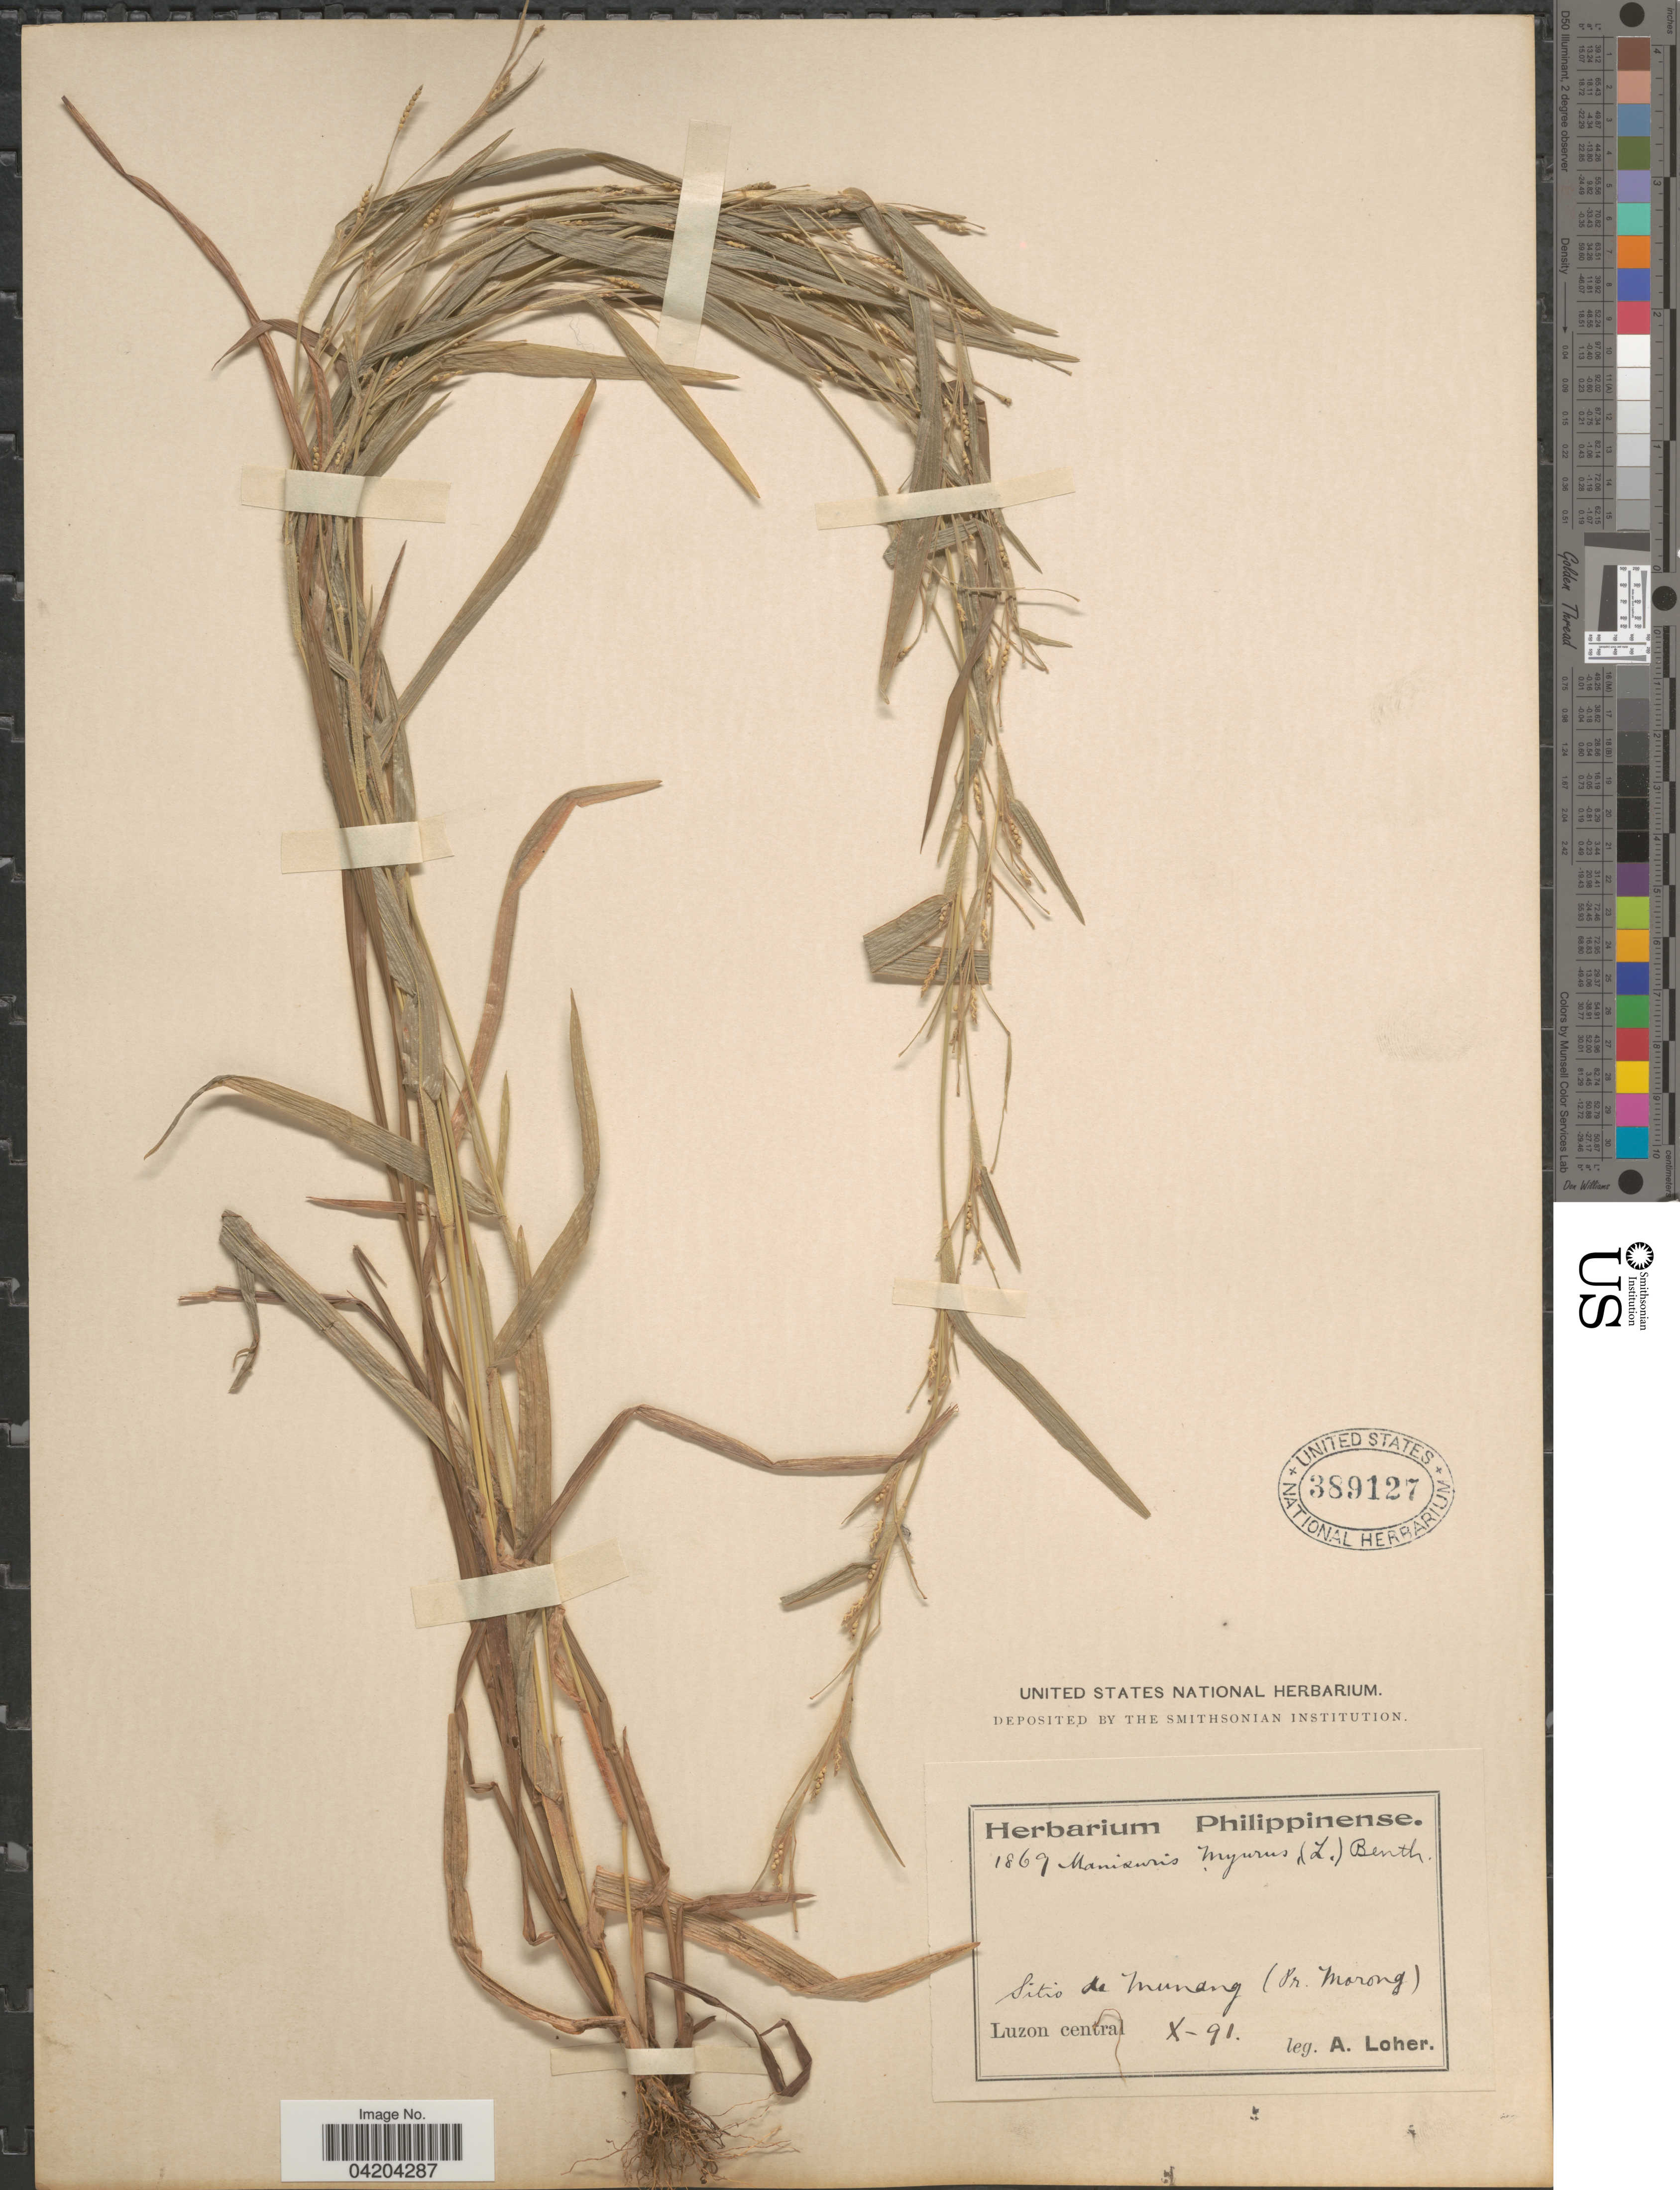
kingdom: Plantae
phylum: Tracheophyta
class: Liliopsida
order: Poales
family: Poaceae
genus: Mnesithea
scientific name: Mnesithea granularis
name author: (L.) de Koning & Sosef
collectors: A. Loher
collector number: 1869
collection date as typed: Transcribed d/m/y: /10/91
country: Philippines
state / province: Central Luzon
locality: Sitio de Munang (Pr. Morong). Luzon central.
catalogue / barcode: US 389127